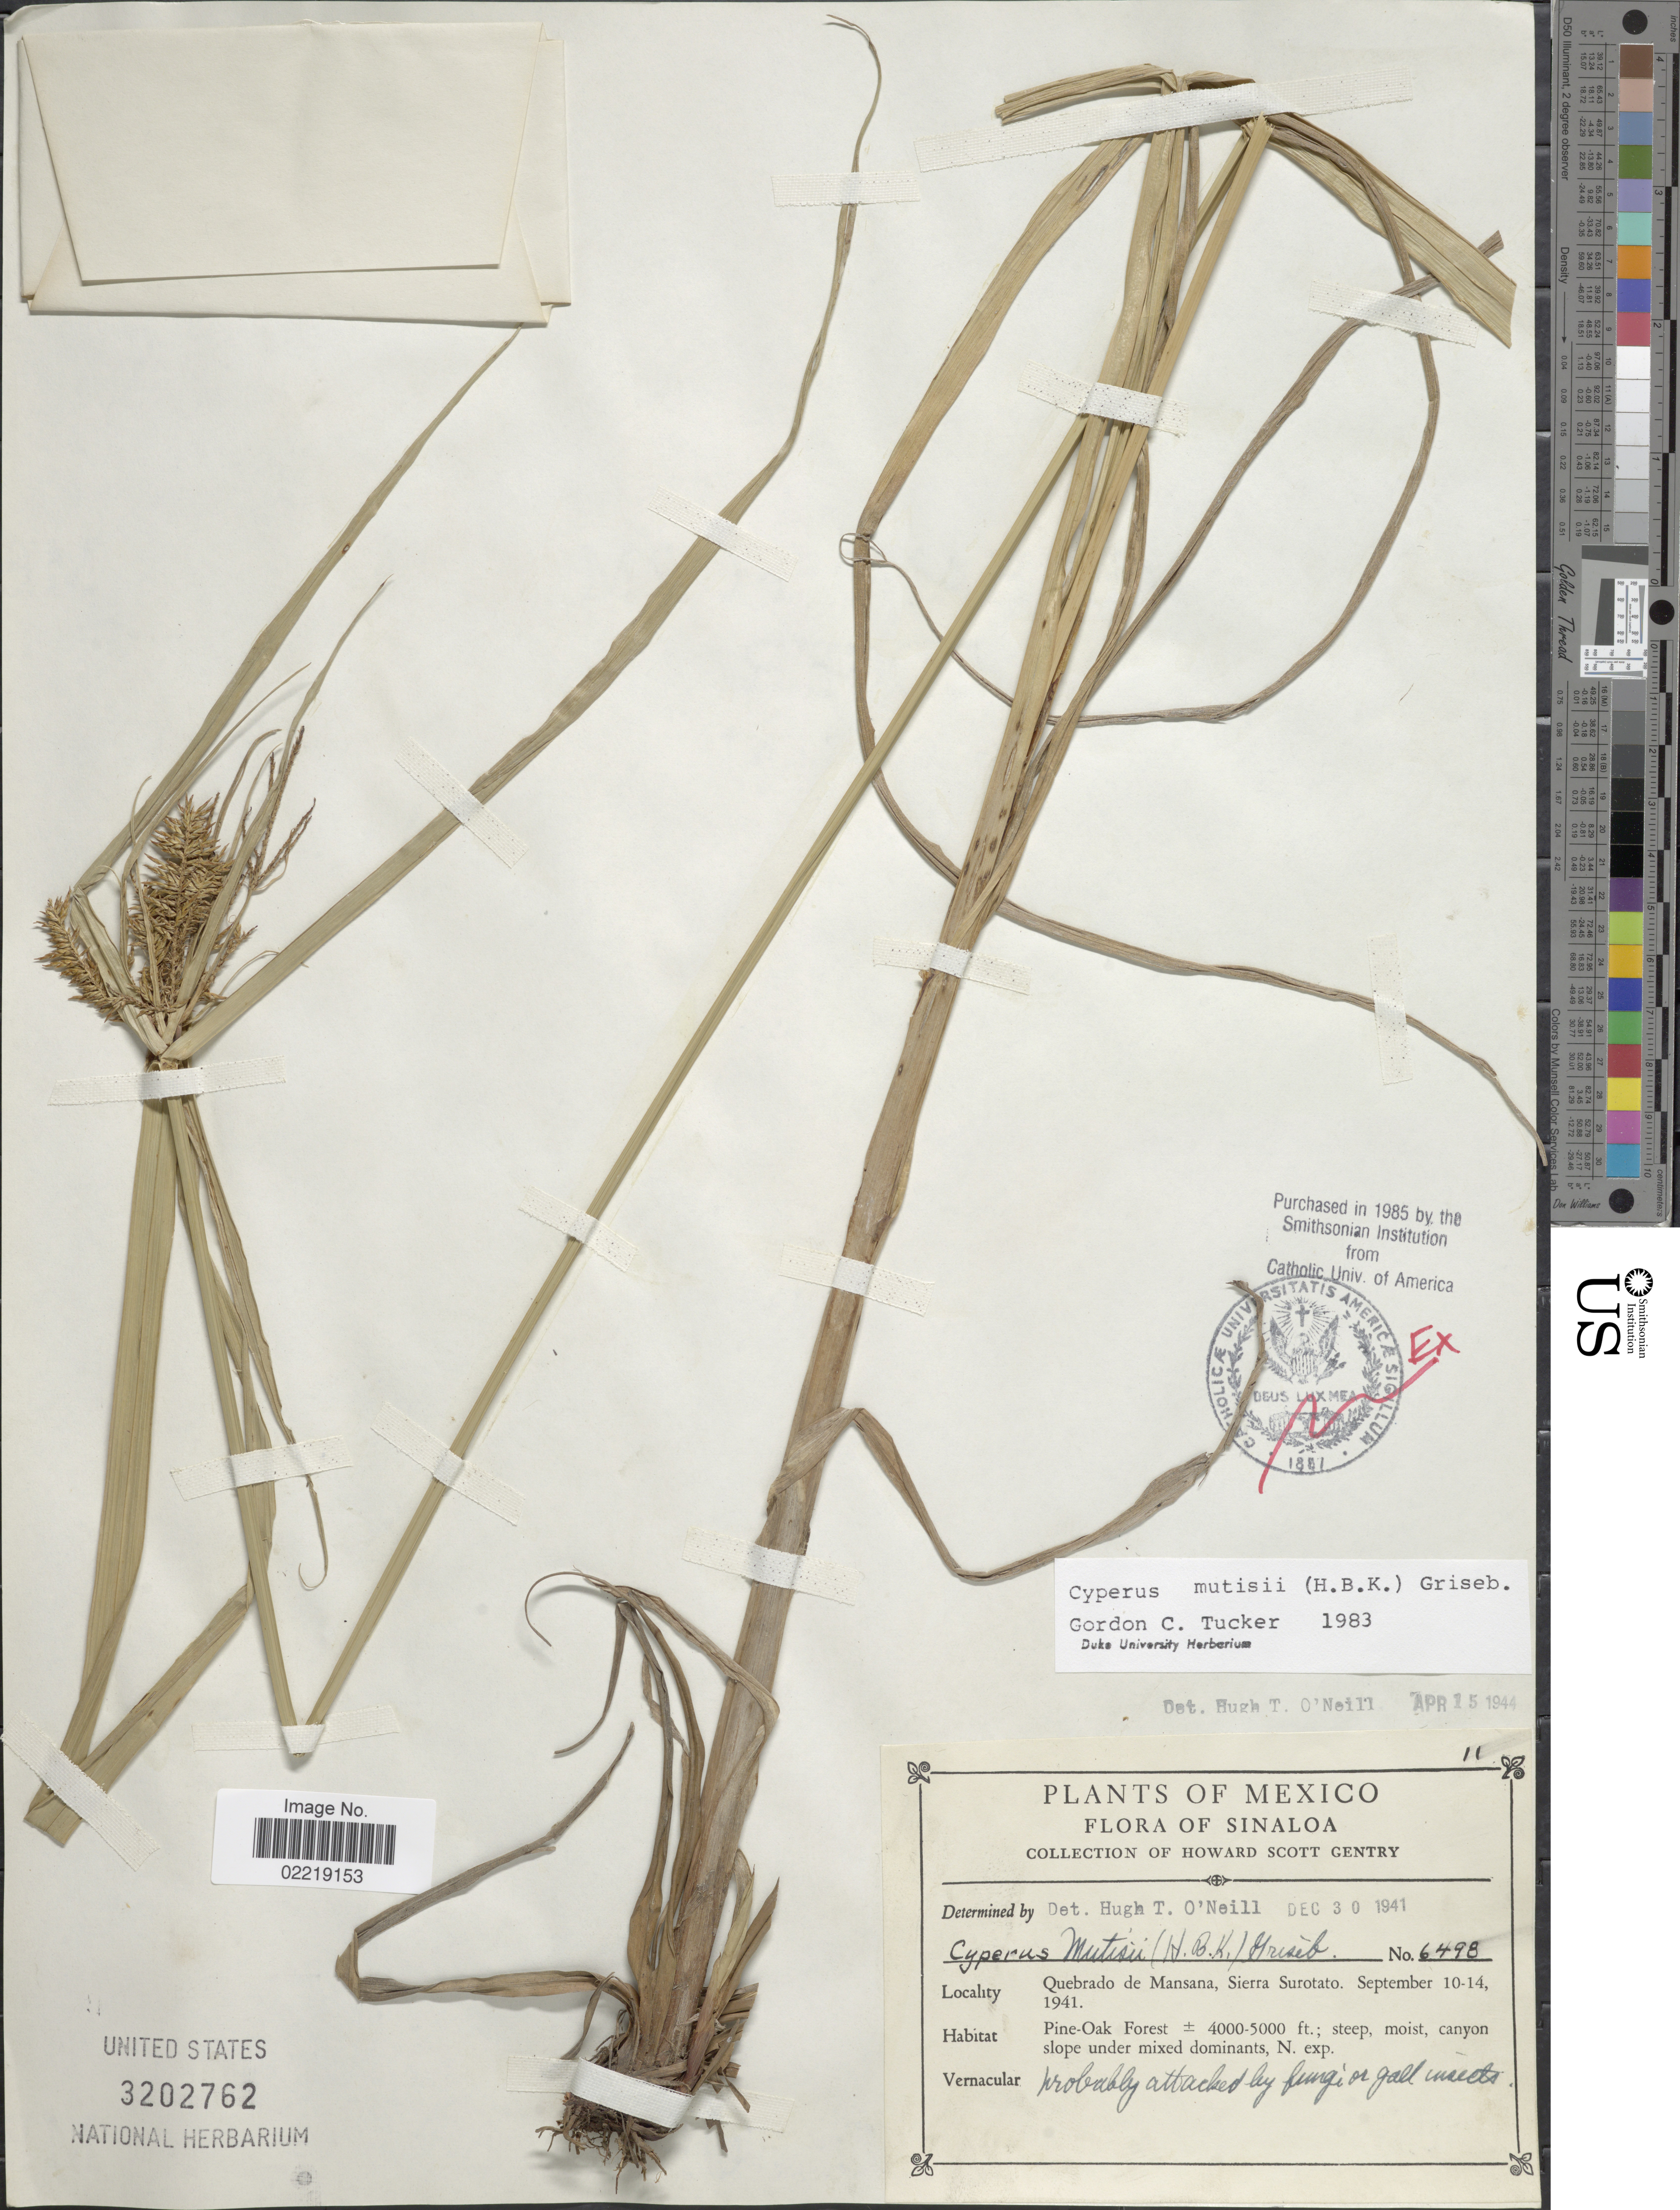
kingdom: Plantae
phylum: Tracheophyta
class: Liliopsida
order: Poales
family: Cyperaceae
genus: Cyperus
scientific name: Cyperus mutisii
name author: (Kunth) Andersson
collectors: H. S. Gentry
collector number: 6498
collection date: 1941-09-10/1941-09-14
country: Mexico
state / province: Sinaloa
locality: Quebrado de Mansana, Sierra Surotato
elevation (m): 1219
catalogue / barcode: US 3202762